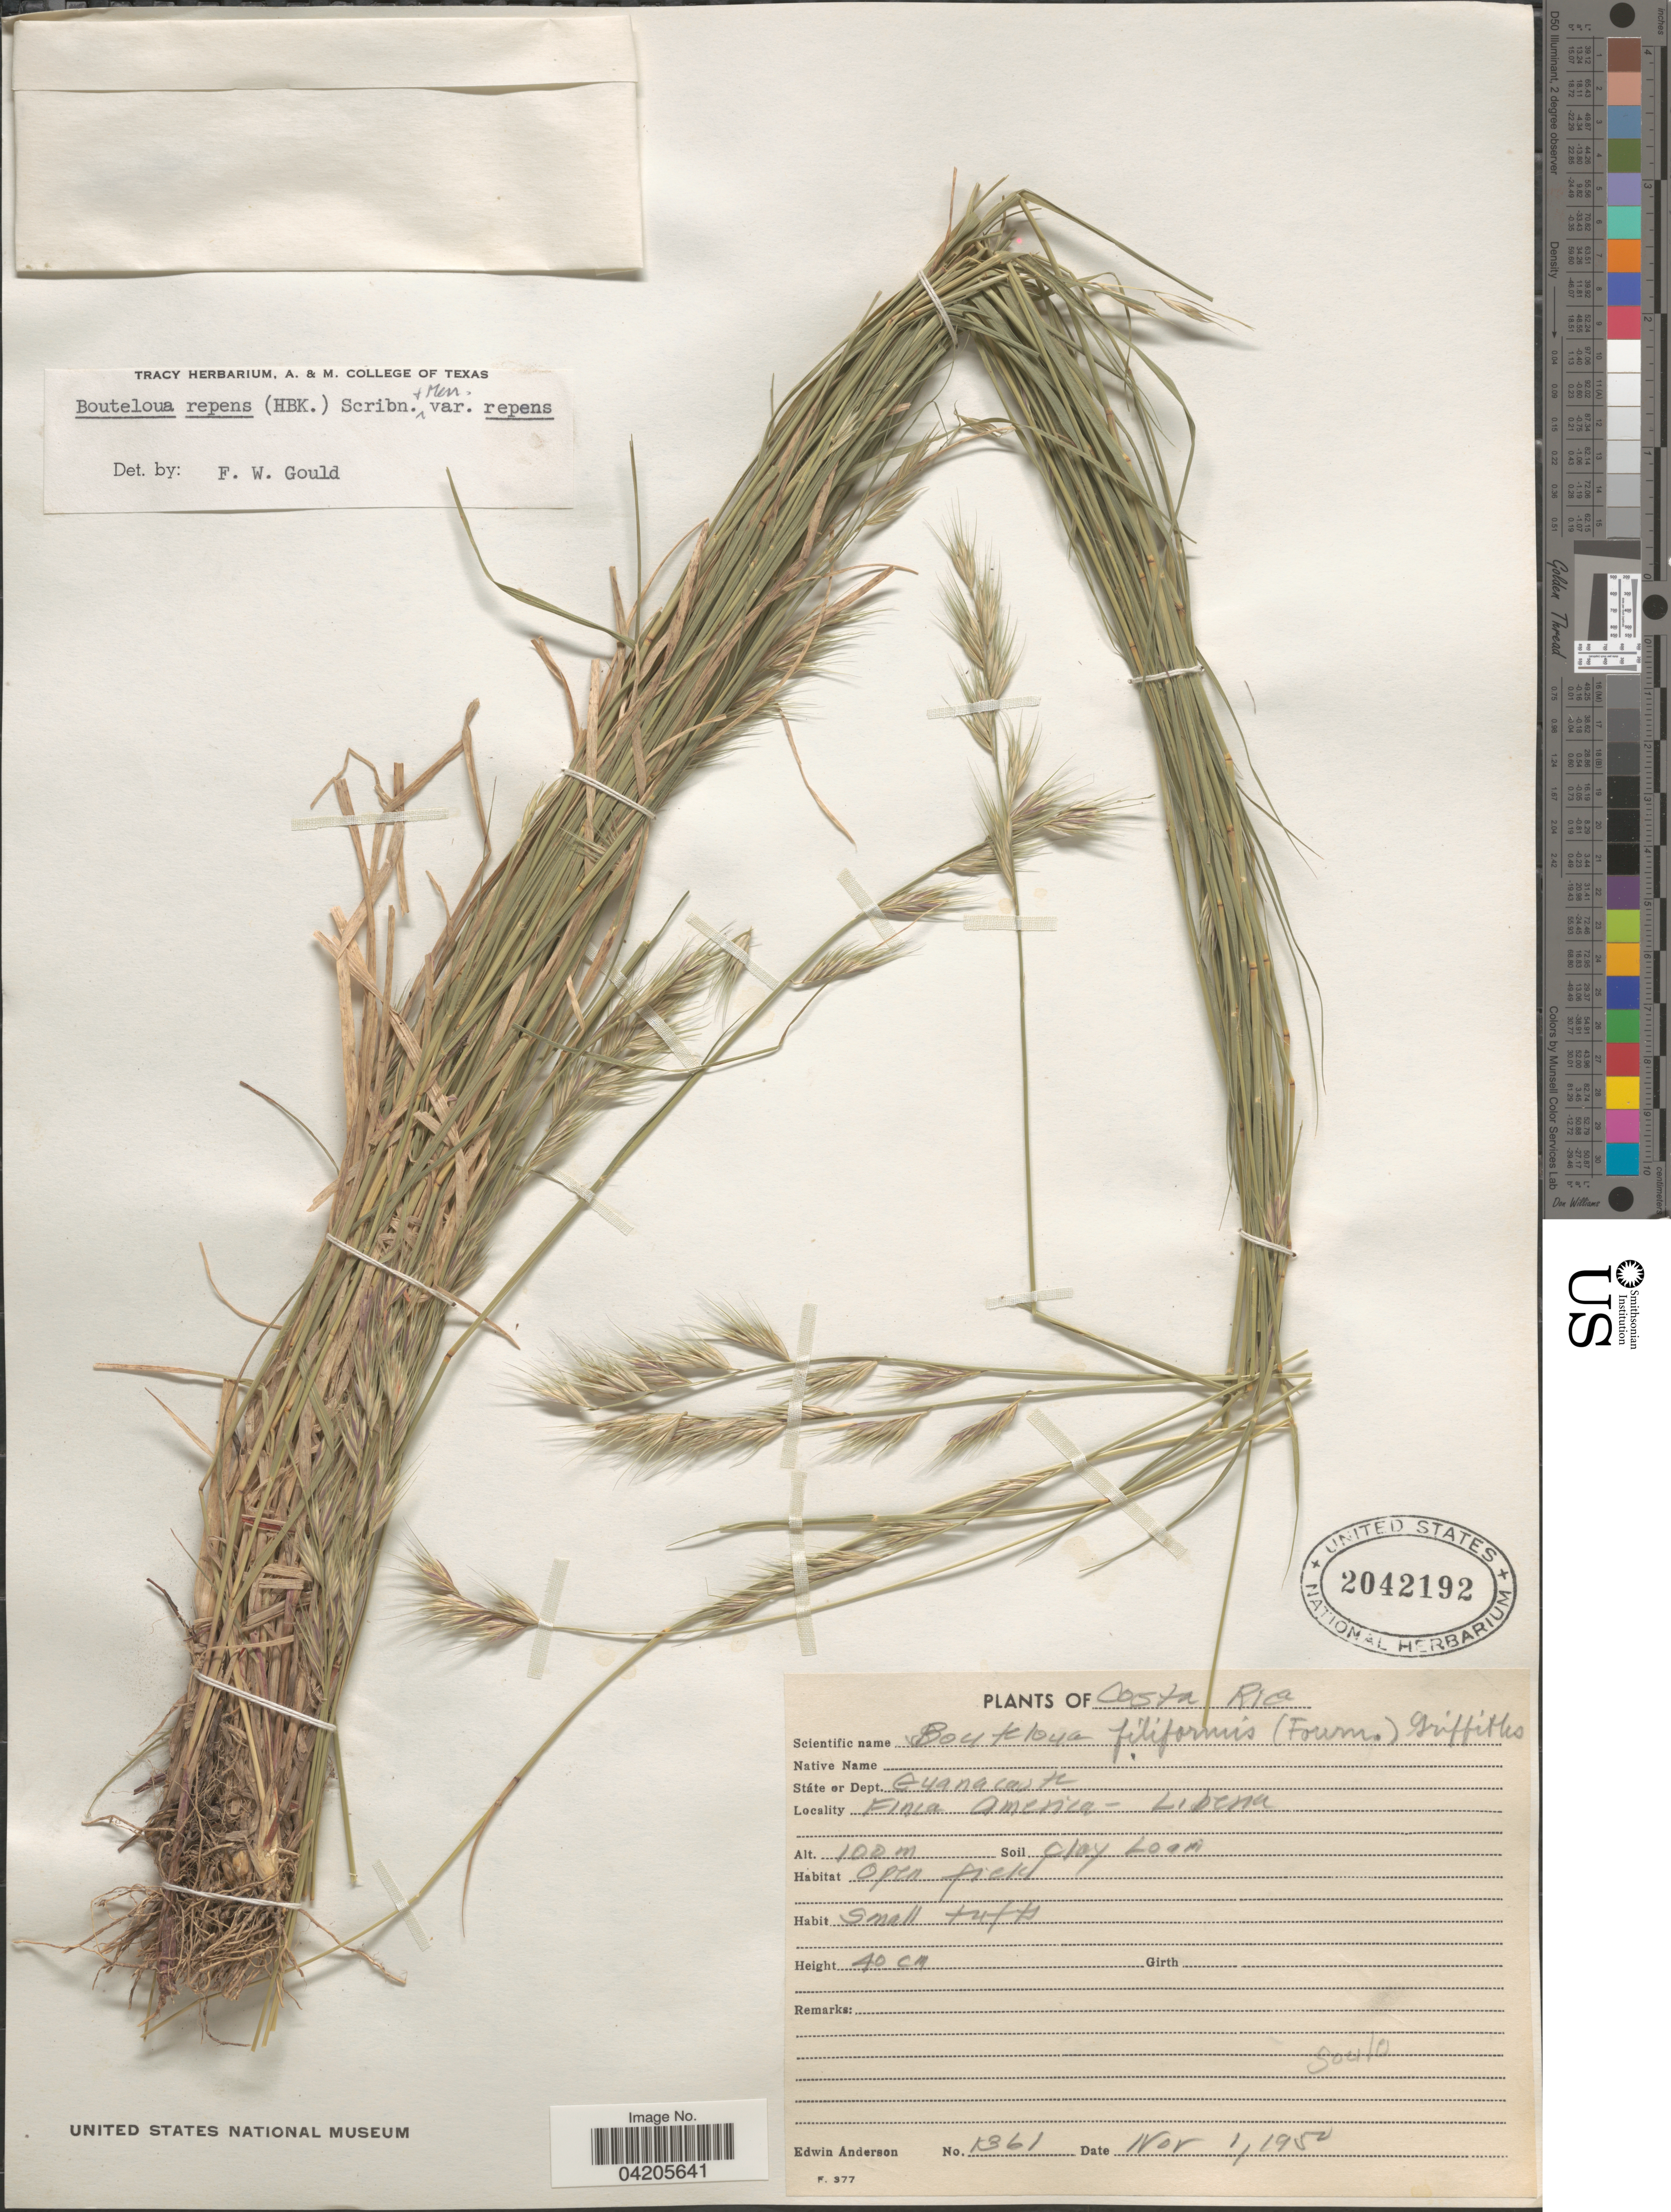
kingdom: Plantae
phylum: Tracheophyta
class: Liliopsida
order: Poales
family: Poaceae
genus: Bouteloua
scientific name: Bouteloua repens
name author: (Kunth) Scribn. & Merr.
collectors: E. Anderson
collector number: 1361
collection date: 1950-11-01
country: Costa Rica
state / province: Guanacaste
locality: State or Dept. Guanacaste. Finca America - Liberia.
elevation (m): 100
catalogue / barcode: US 2042192